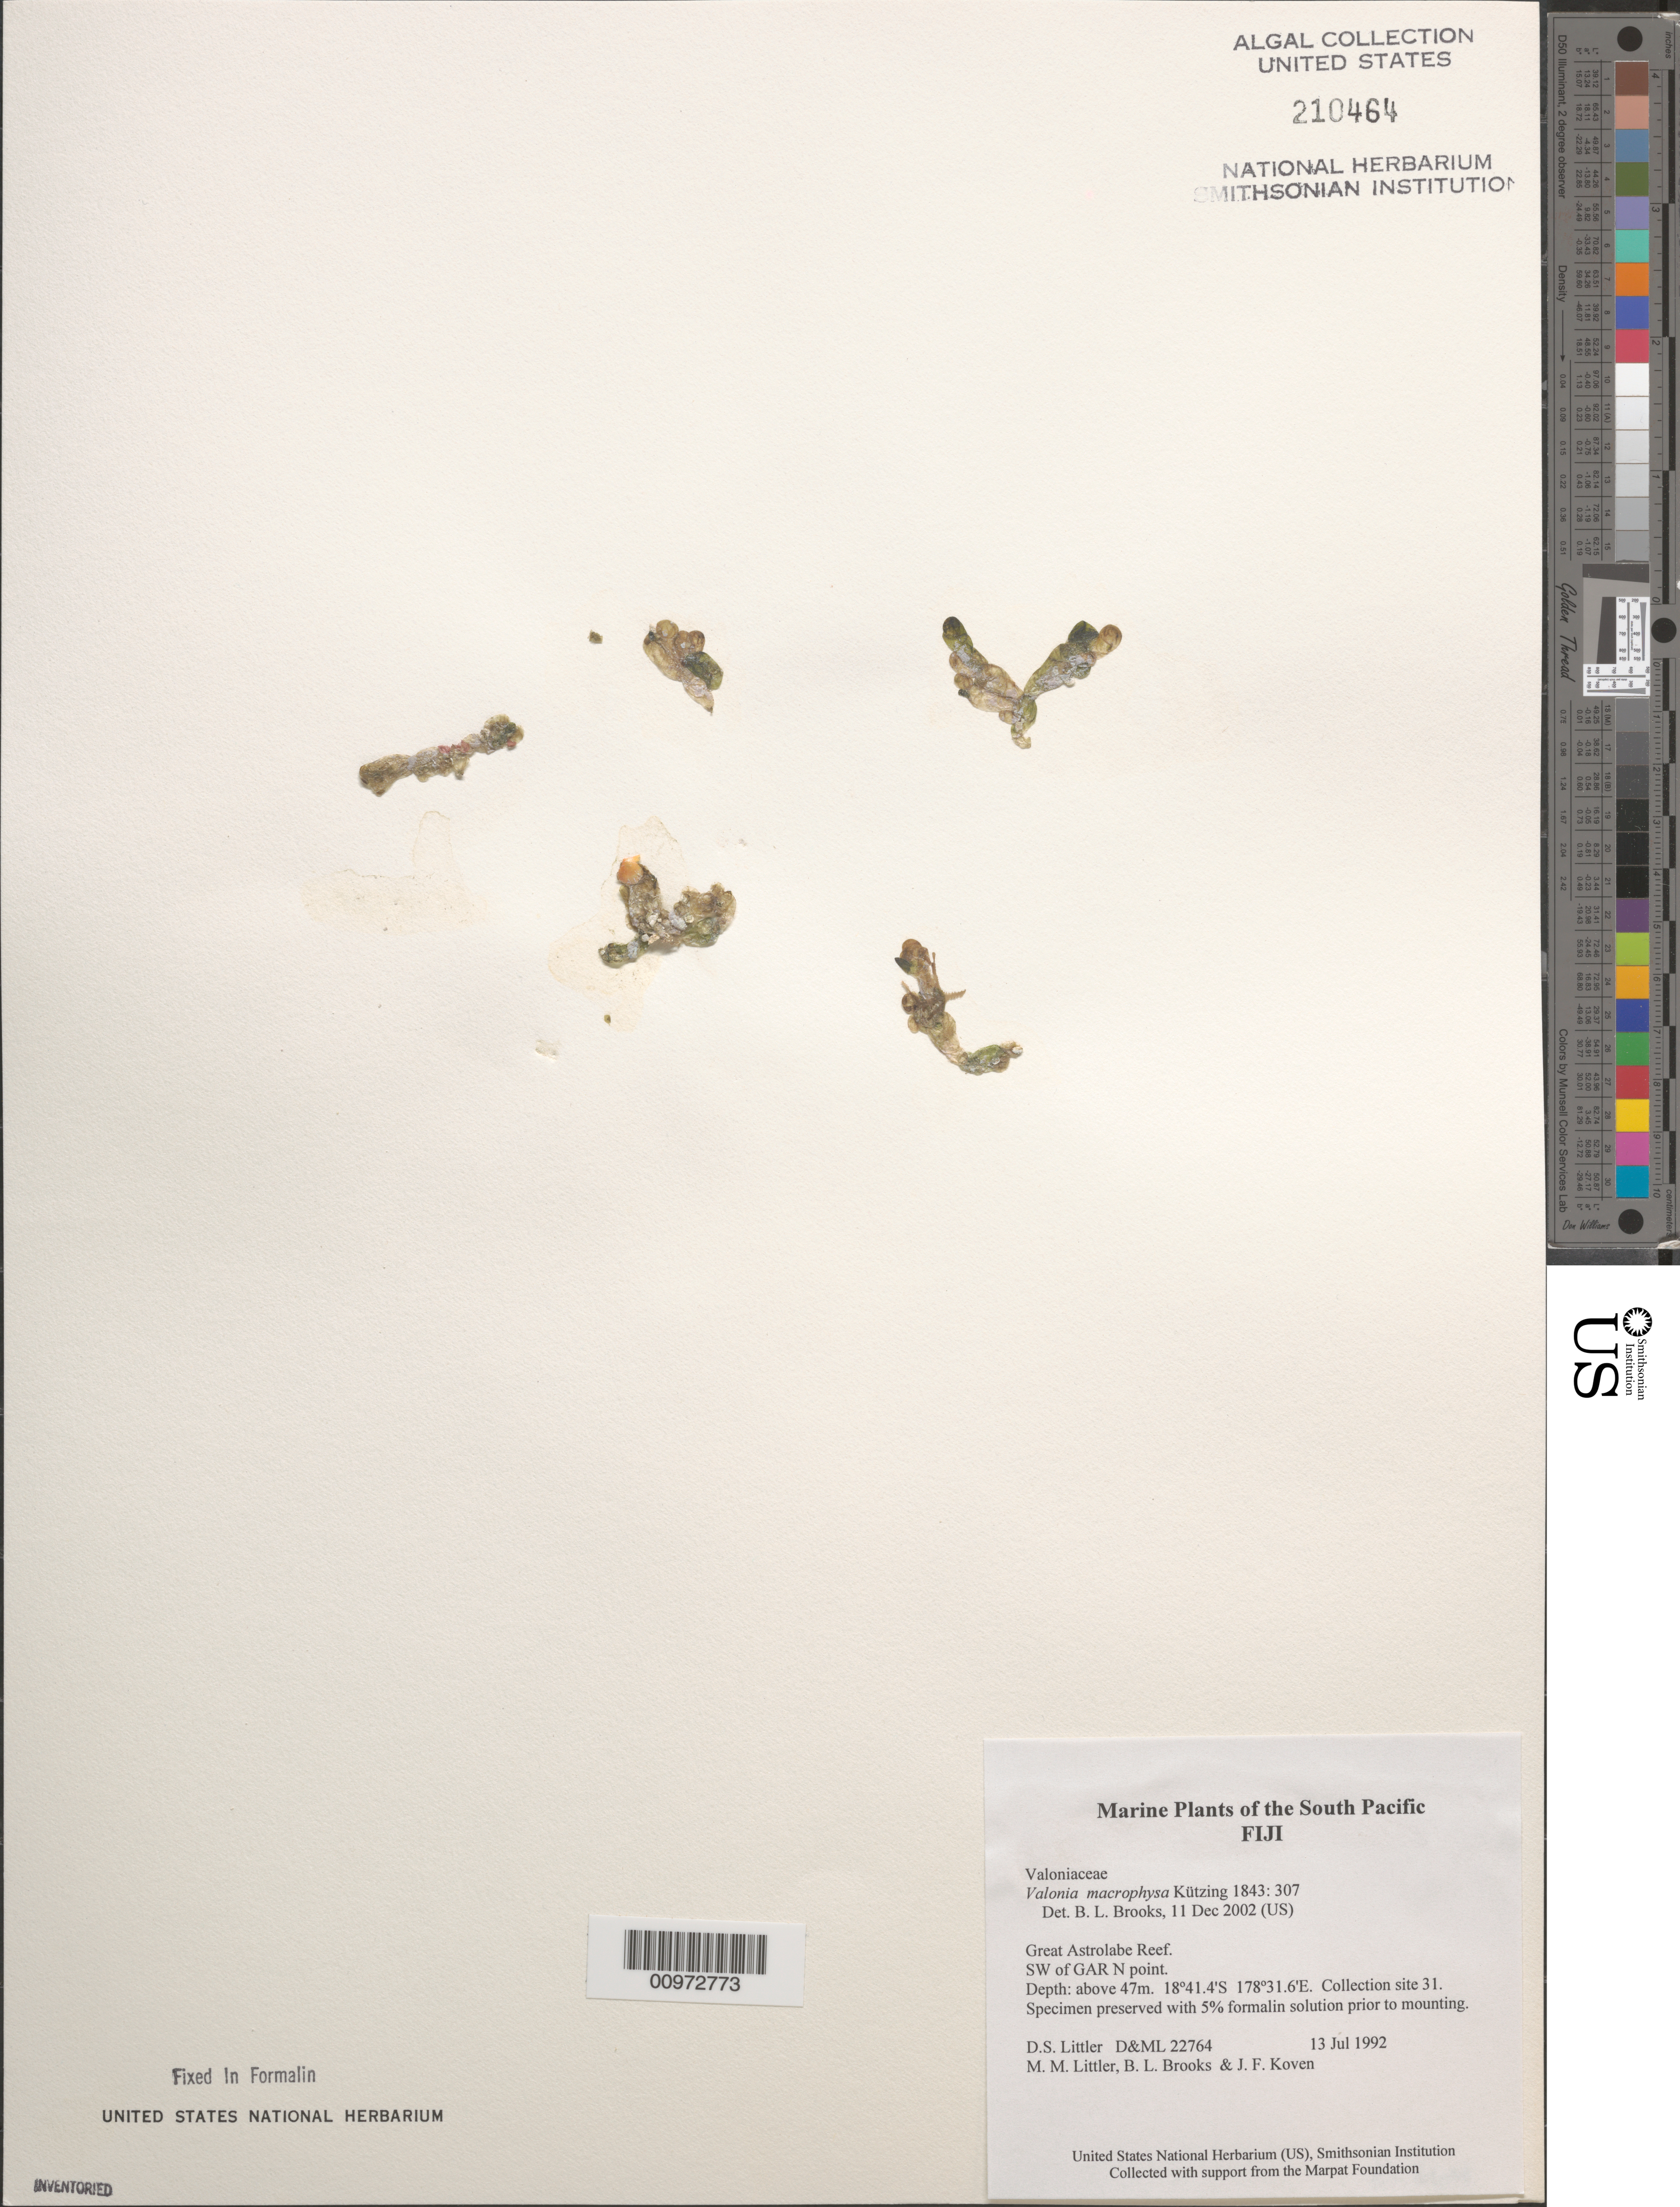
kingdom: Plantae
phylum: Chlorophyta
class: Ulvophyceae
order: Siphonocladales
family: Valoniaceae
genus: Valonia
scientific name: Valonia macrophysa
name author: Kütz.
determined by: Brooks, B. L., (BOT), Smithsonian Institution - National Museum of Natural History (UNITED STATES)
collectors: D. S. Littler, M. M. Littler, B. Brooks & J. Koven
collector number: D&ML 22764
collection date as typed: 13 Jul 1992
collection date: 1992-07-13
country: Fiji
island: Great Astrolabe Reef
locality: Great Astrolabe Reef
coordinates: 18 41.4'S, 178 31.6'E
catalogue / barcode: US 210464